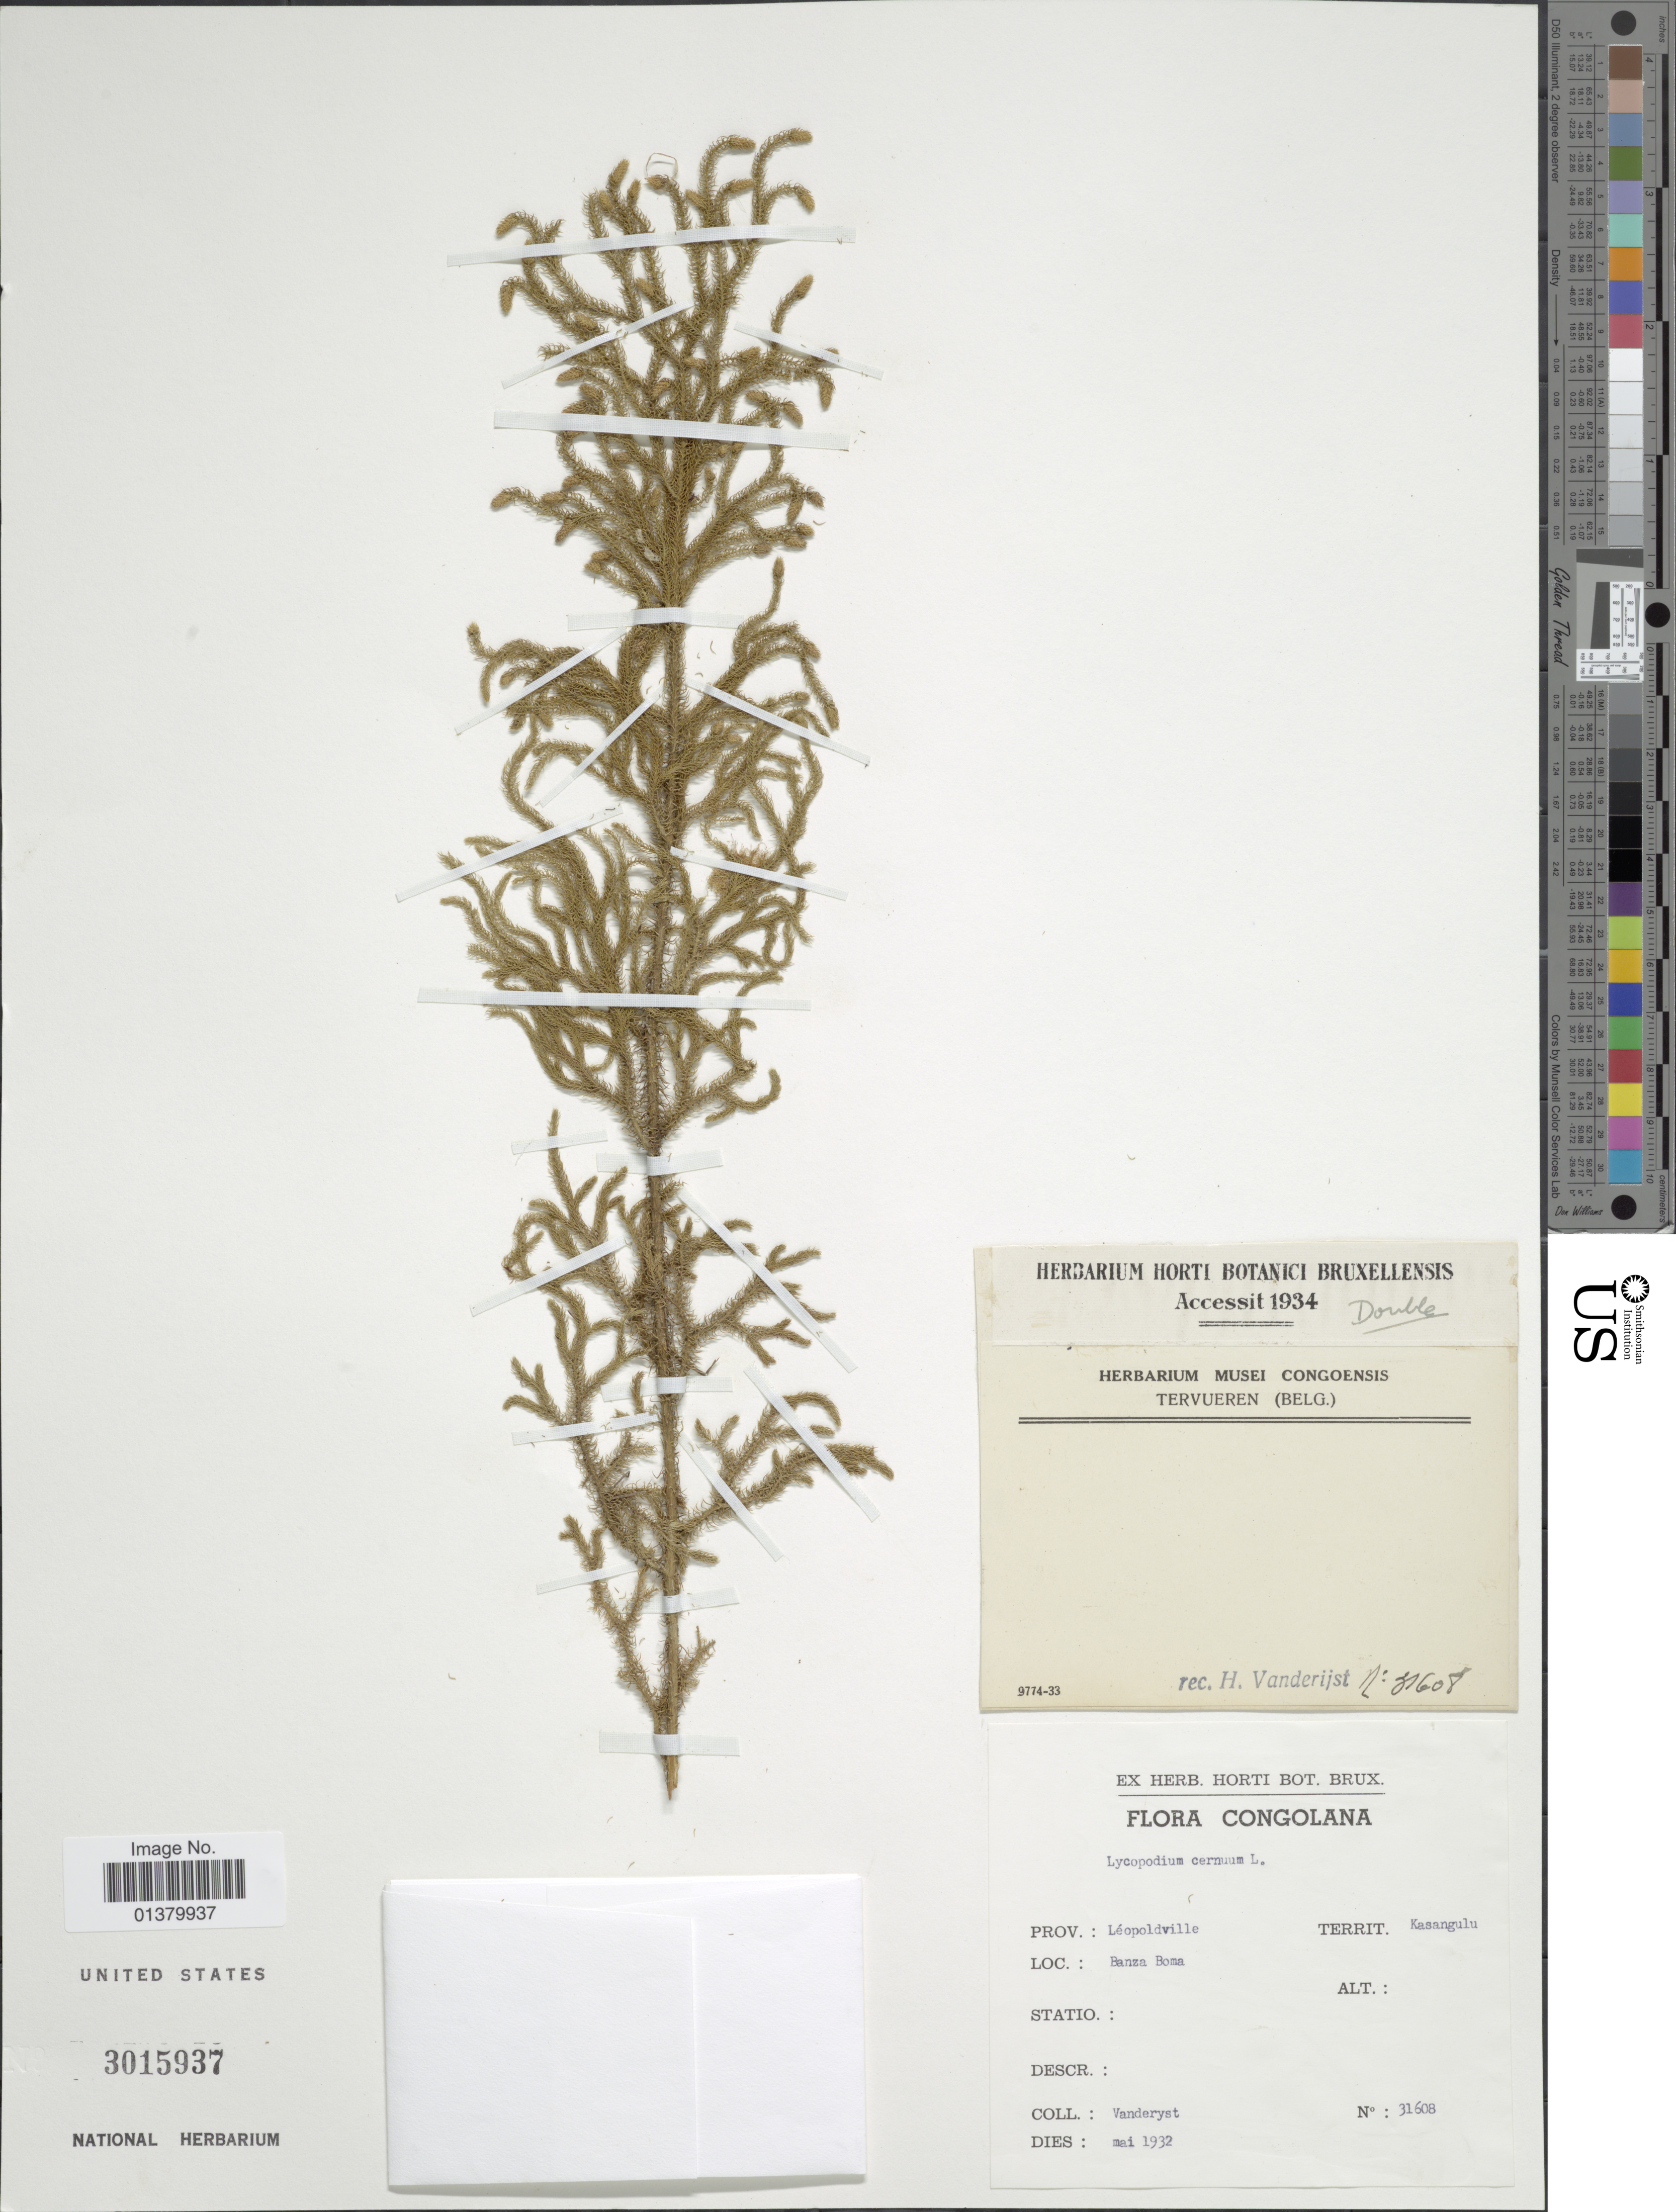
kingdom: Plantae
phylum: Tracheophyta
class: Lycopodiopsida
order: Lycopodiales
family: Lycopodiaceae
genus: Palhinhaea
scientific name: Palhinhaea cernua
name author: (L.) Vasc. & Franco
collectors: Vanderyst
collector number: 31608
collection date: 1932-05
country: Congo, Democratic Republic of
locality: Prov. Léopoldville, Territ. Kasangulu, Banza Boma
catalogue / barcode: US 3015937